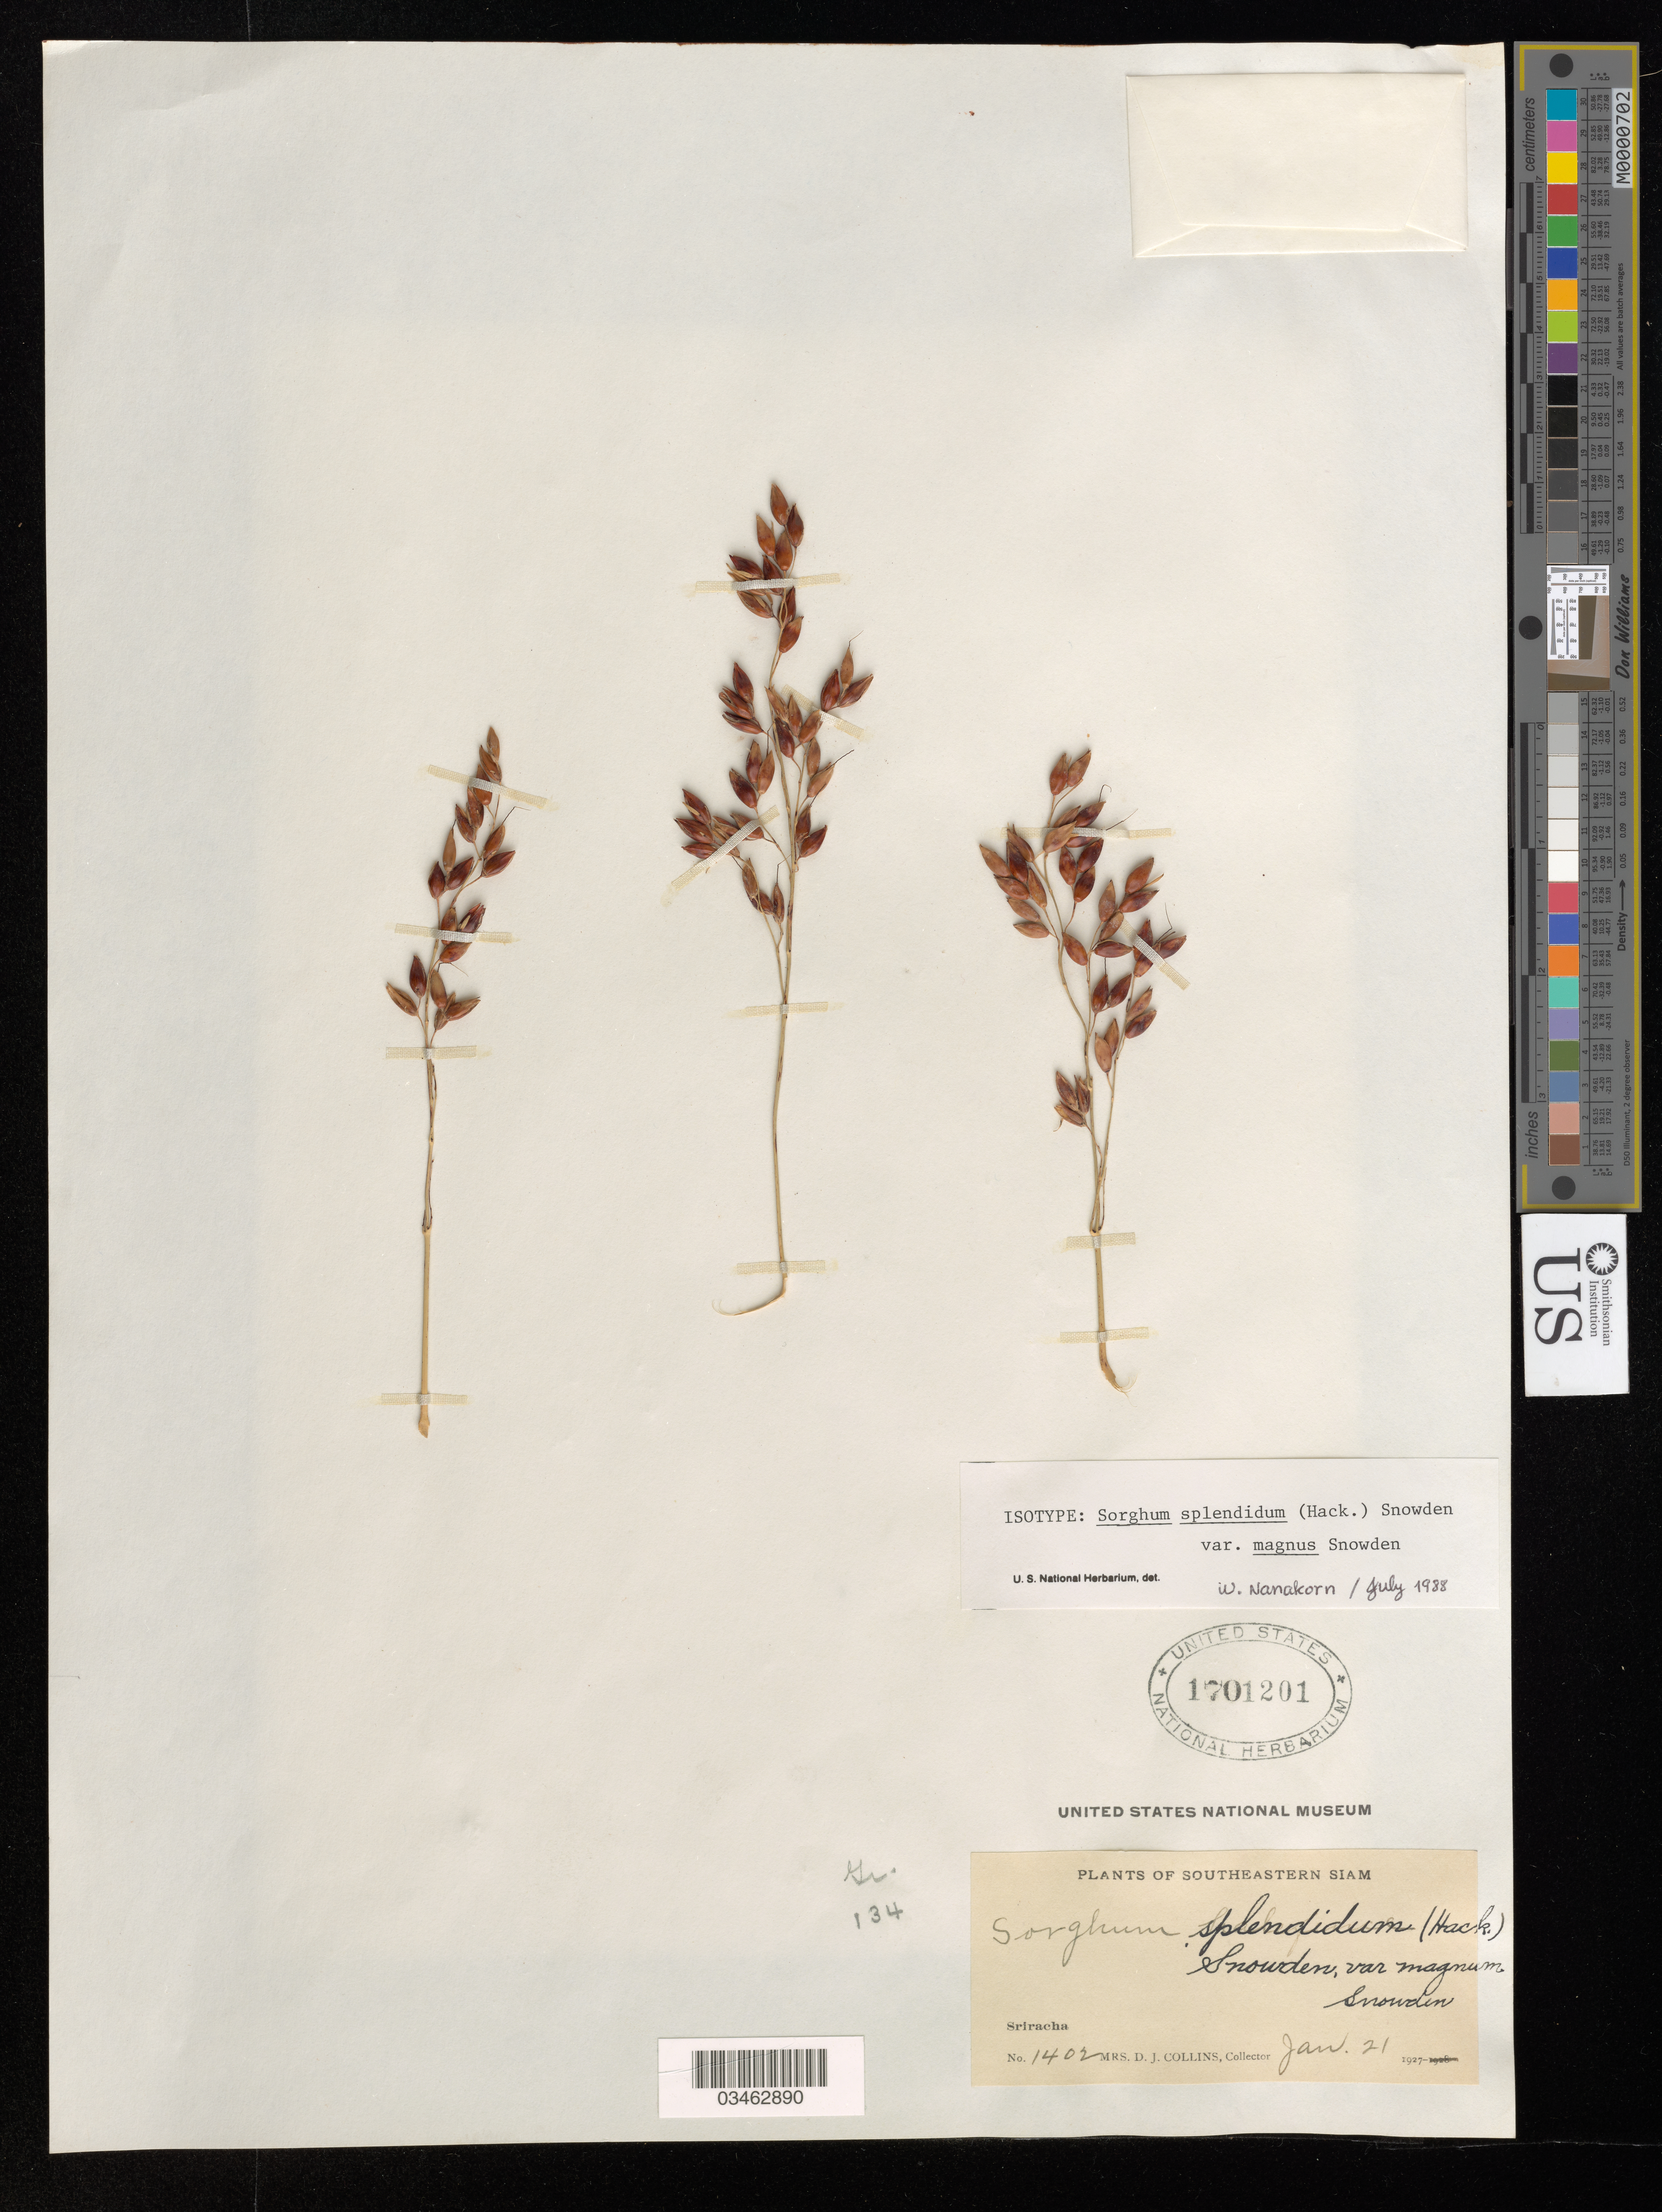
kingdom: Plantae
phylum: Tracheophyta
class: Liliopsida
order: Poales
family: Poaceae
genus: Sorghum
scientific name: Sorghum splendidum var. magnum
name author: Snowden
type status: Isotype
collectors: Mrs. D. J. Collins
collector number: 1402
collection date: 1927-01-21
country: Thailand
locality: Southeastern Siam. Sriracha.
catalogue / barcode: US 1701201